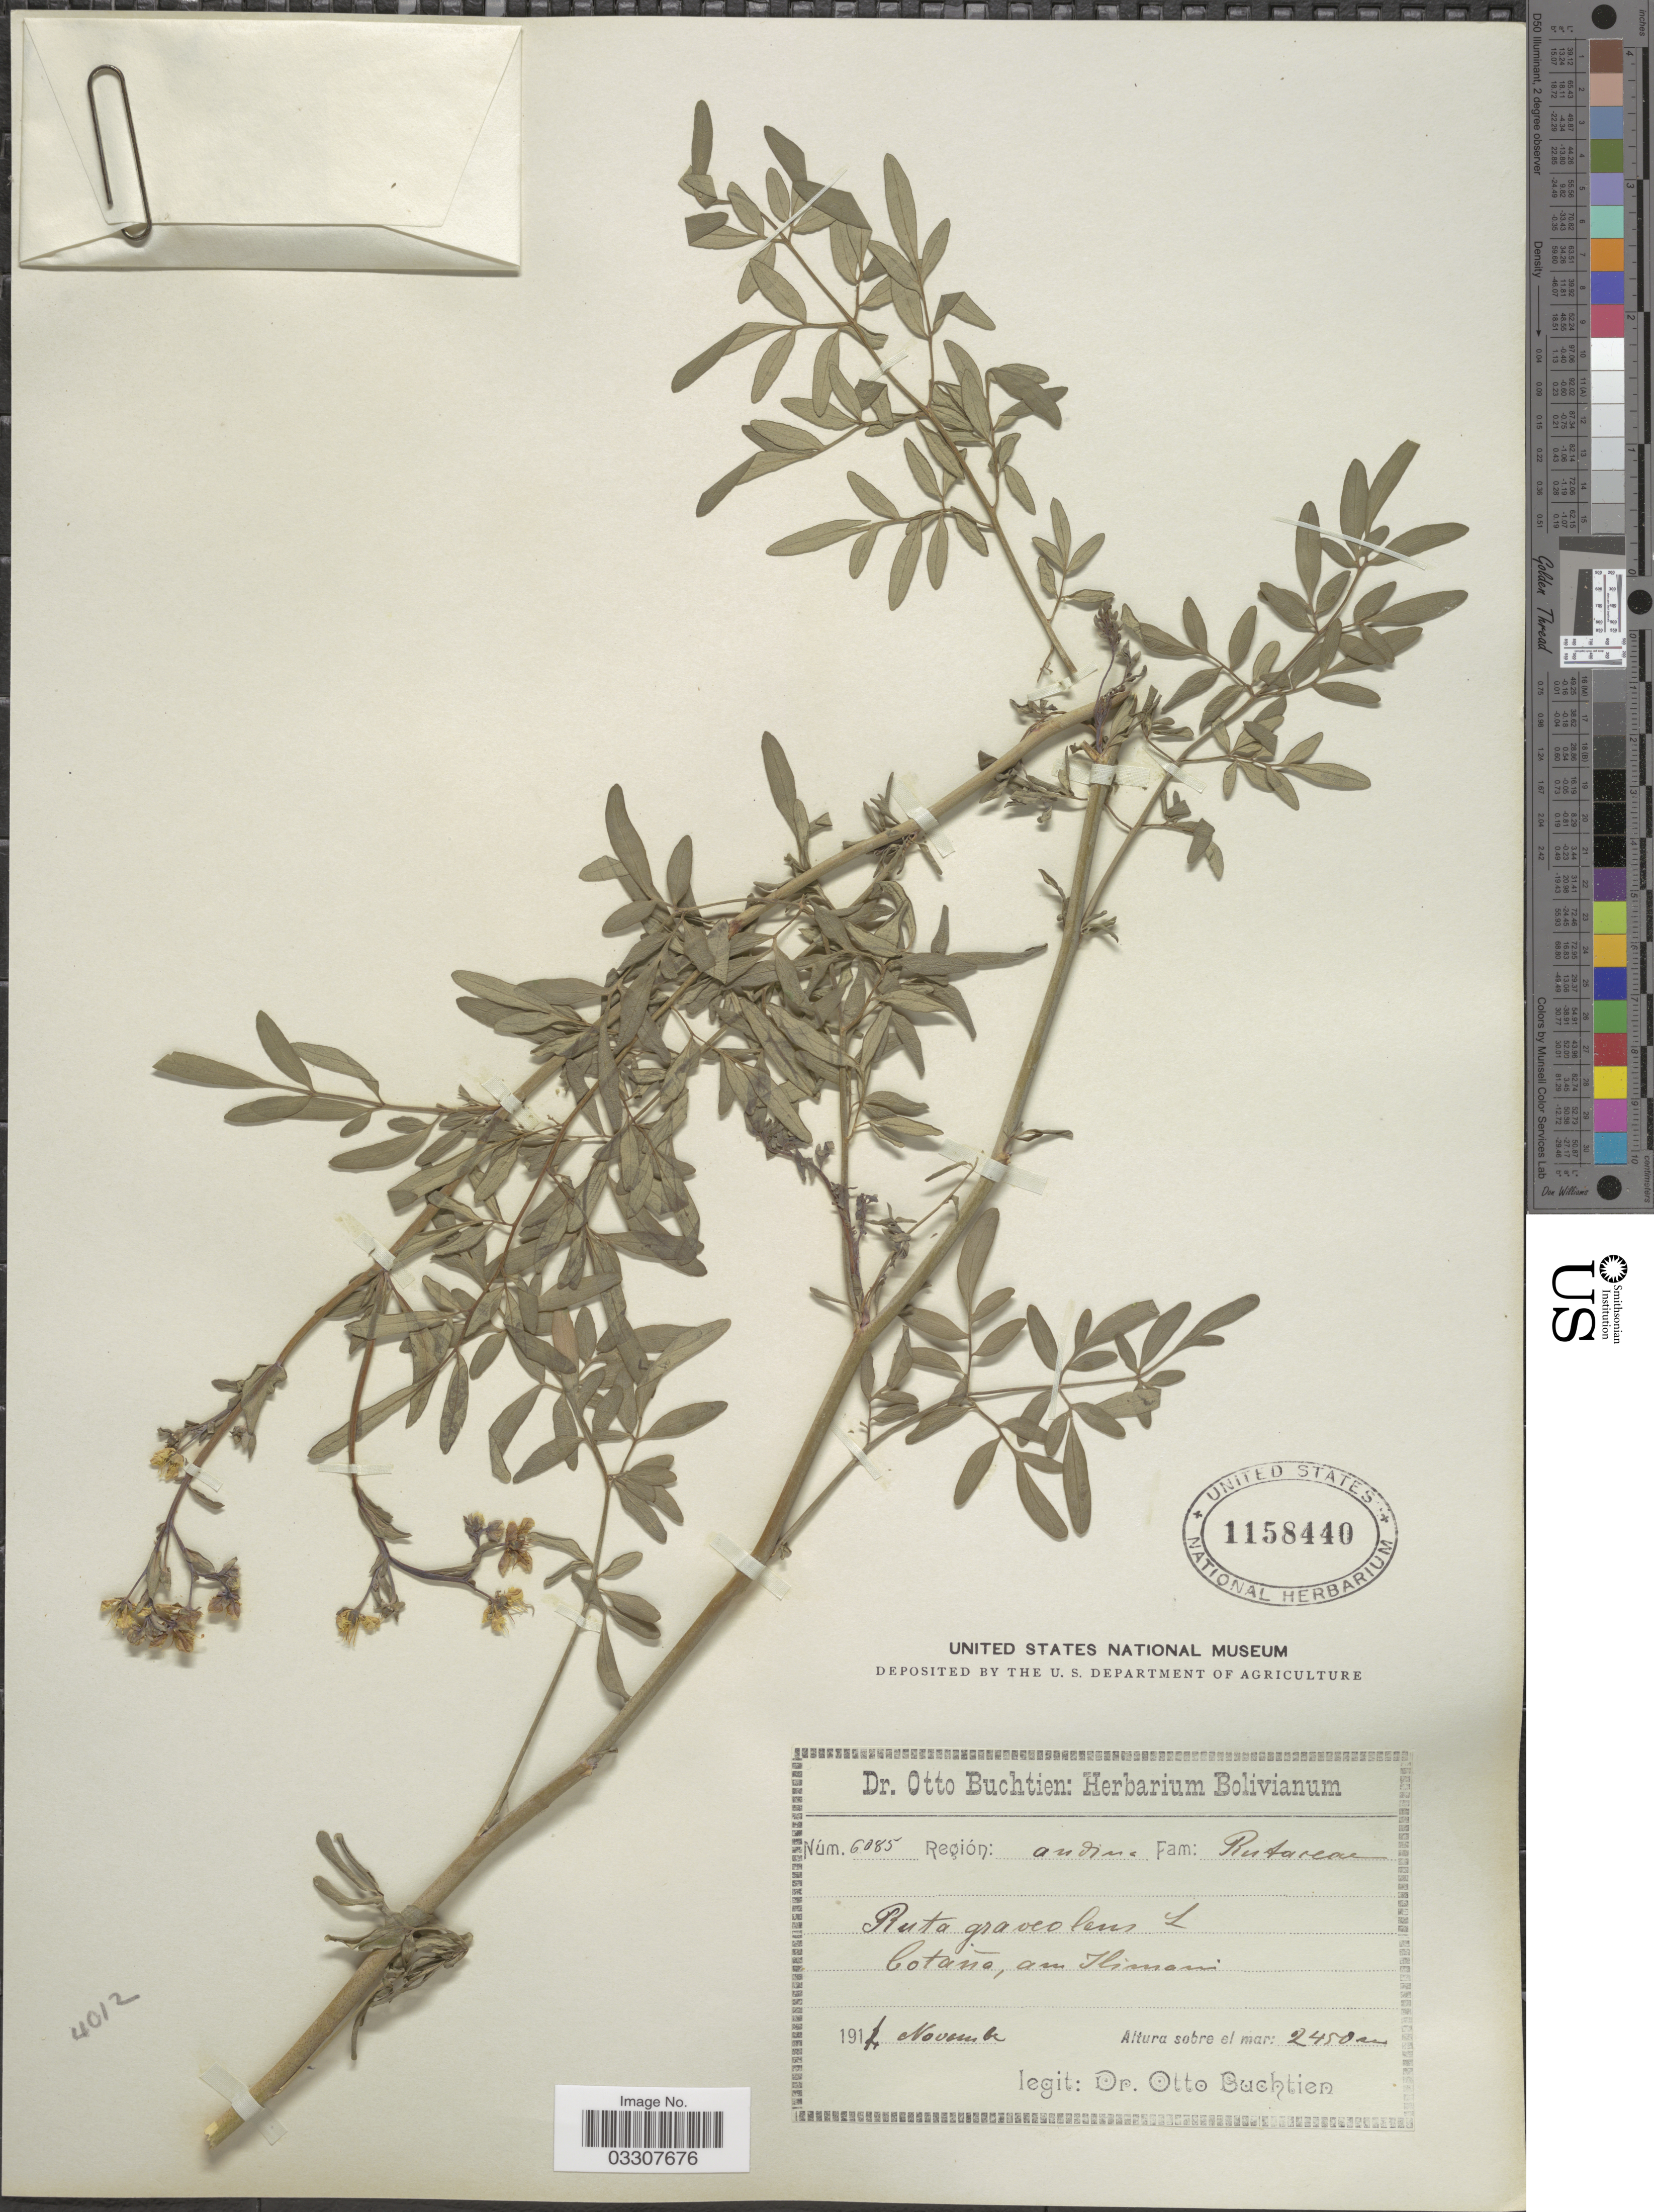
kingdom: Plantae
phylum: Tracheophyta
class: Magnoliopsida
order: Sapindales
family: Rutaceae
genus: Ruta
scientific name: Ruta chalepensis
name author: L.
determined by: Strong, Mark T., (BOT), Smithsonian Institution - National Museum of Natural History (UNITED STATES)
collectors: O. Buchtien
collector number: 6085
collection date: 1914-11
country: Bolivia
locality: Cotaña, am Ilimani.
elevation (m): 2450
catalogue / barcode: US 1158440